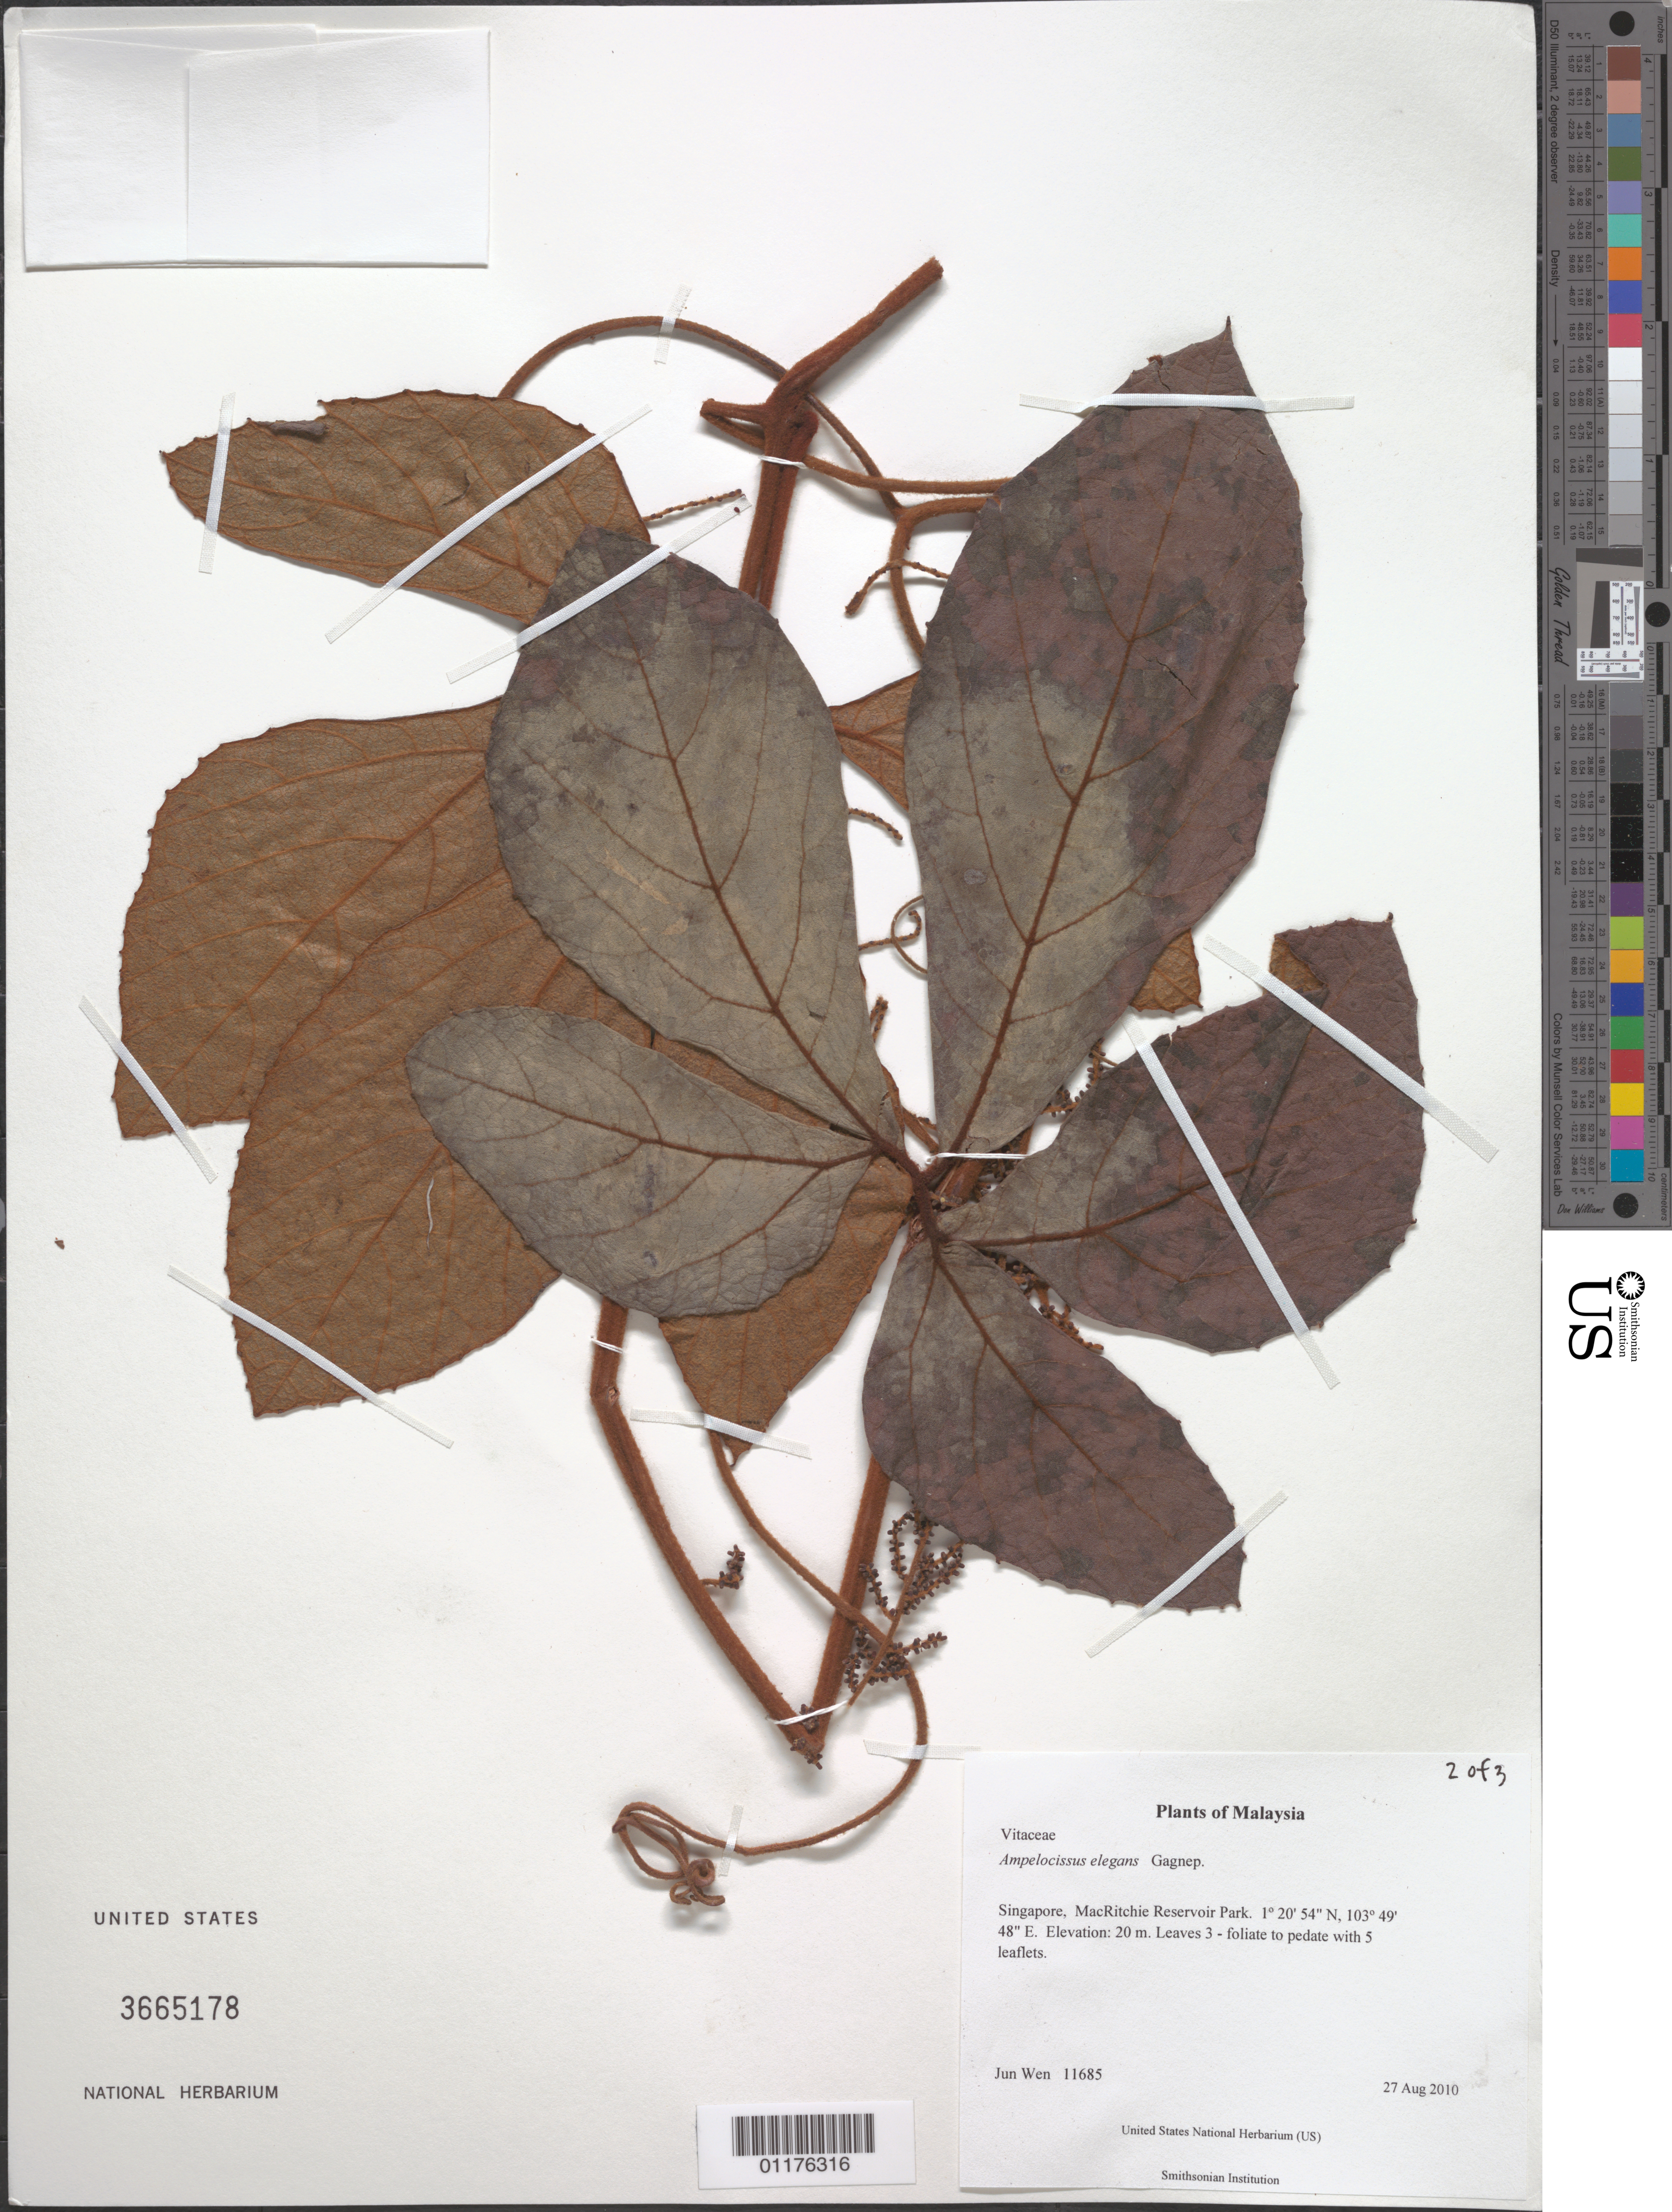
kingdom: Plantae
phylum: Tracheophyta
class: Magnoliopsida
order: Vitales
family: Vitaceae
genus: Ampelocissus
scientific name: Ampelocissus gracilis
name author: Planch.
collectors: J. Wen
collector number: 11685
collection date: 2010-08-27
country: Singapore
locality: MacRitchie Reservoir Park.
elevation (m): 20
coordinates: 01 20.909 N, 103 49.800 E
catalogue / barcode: US 3665178